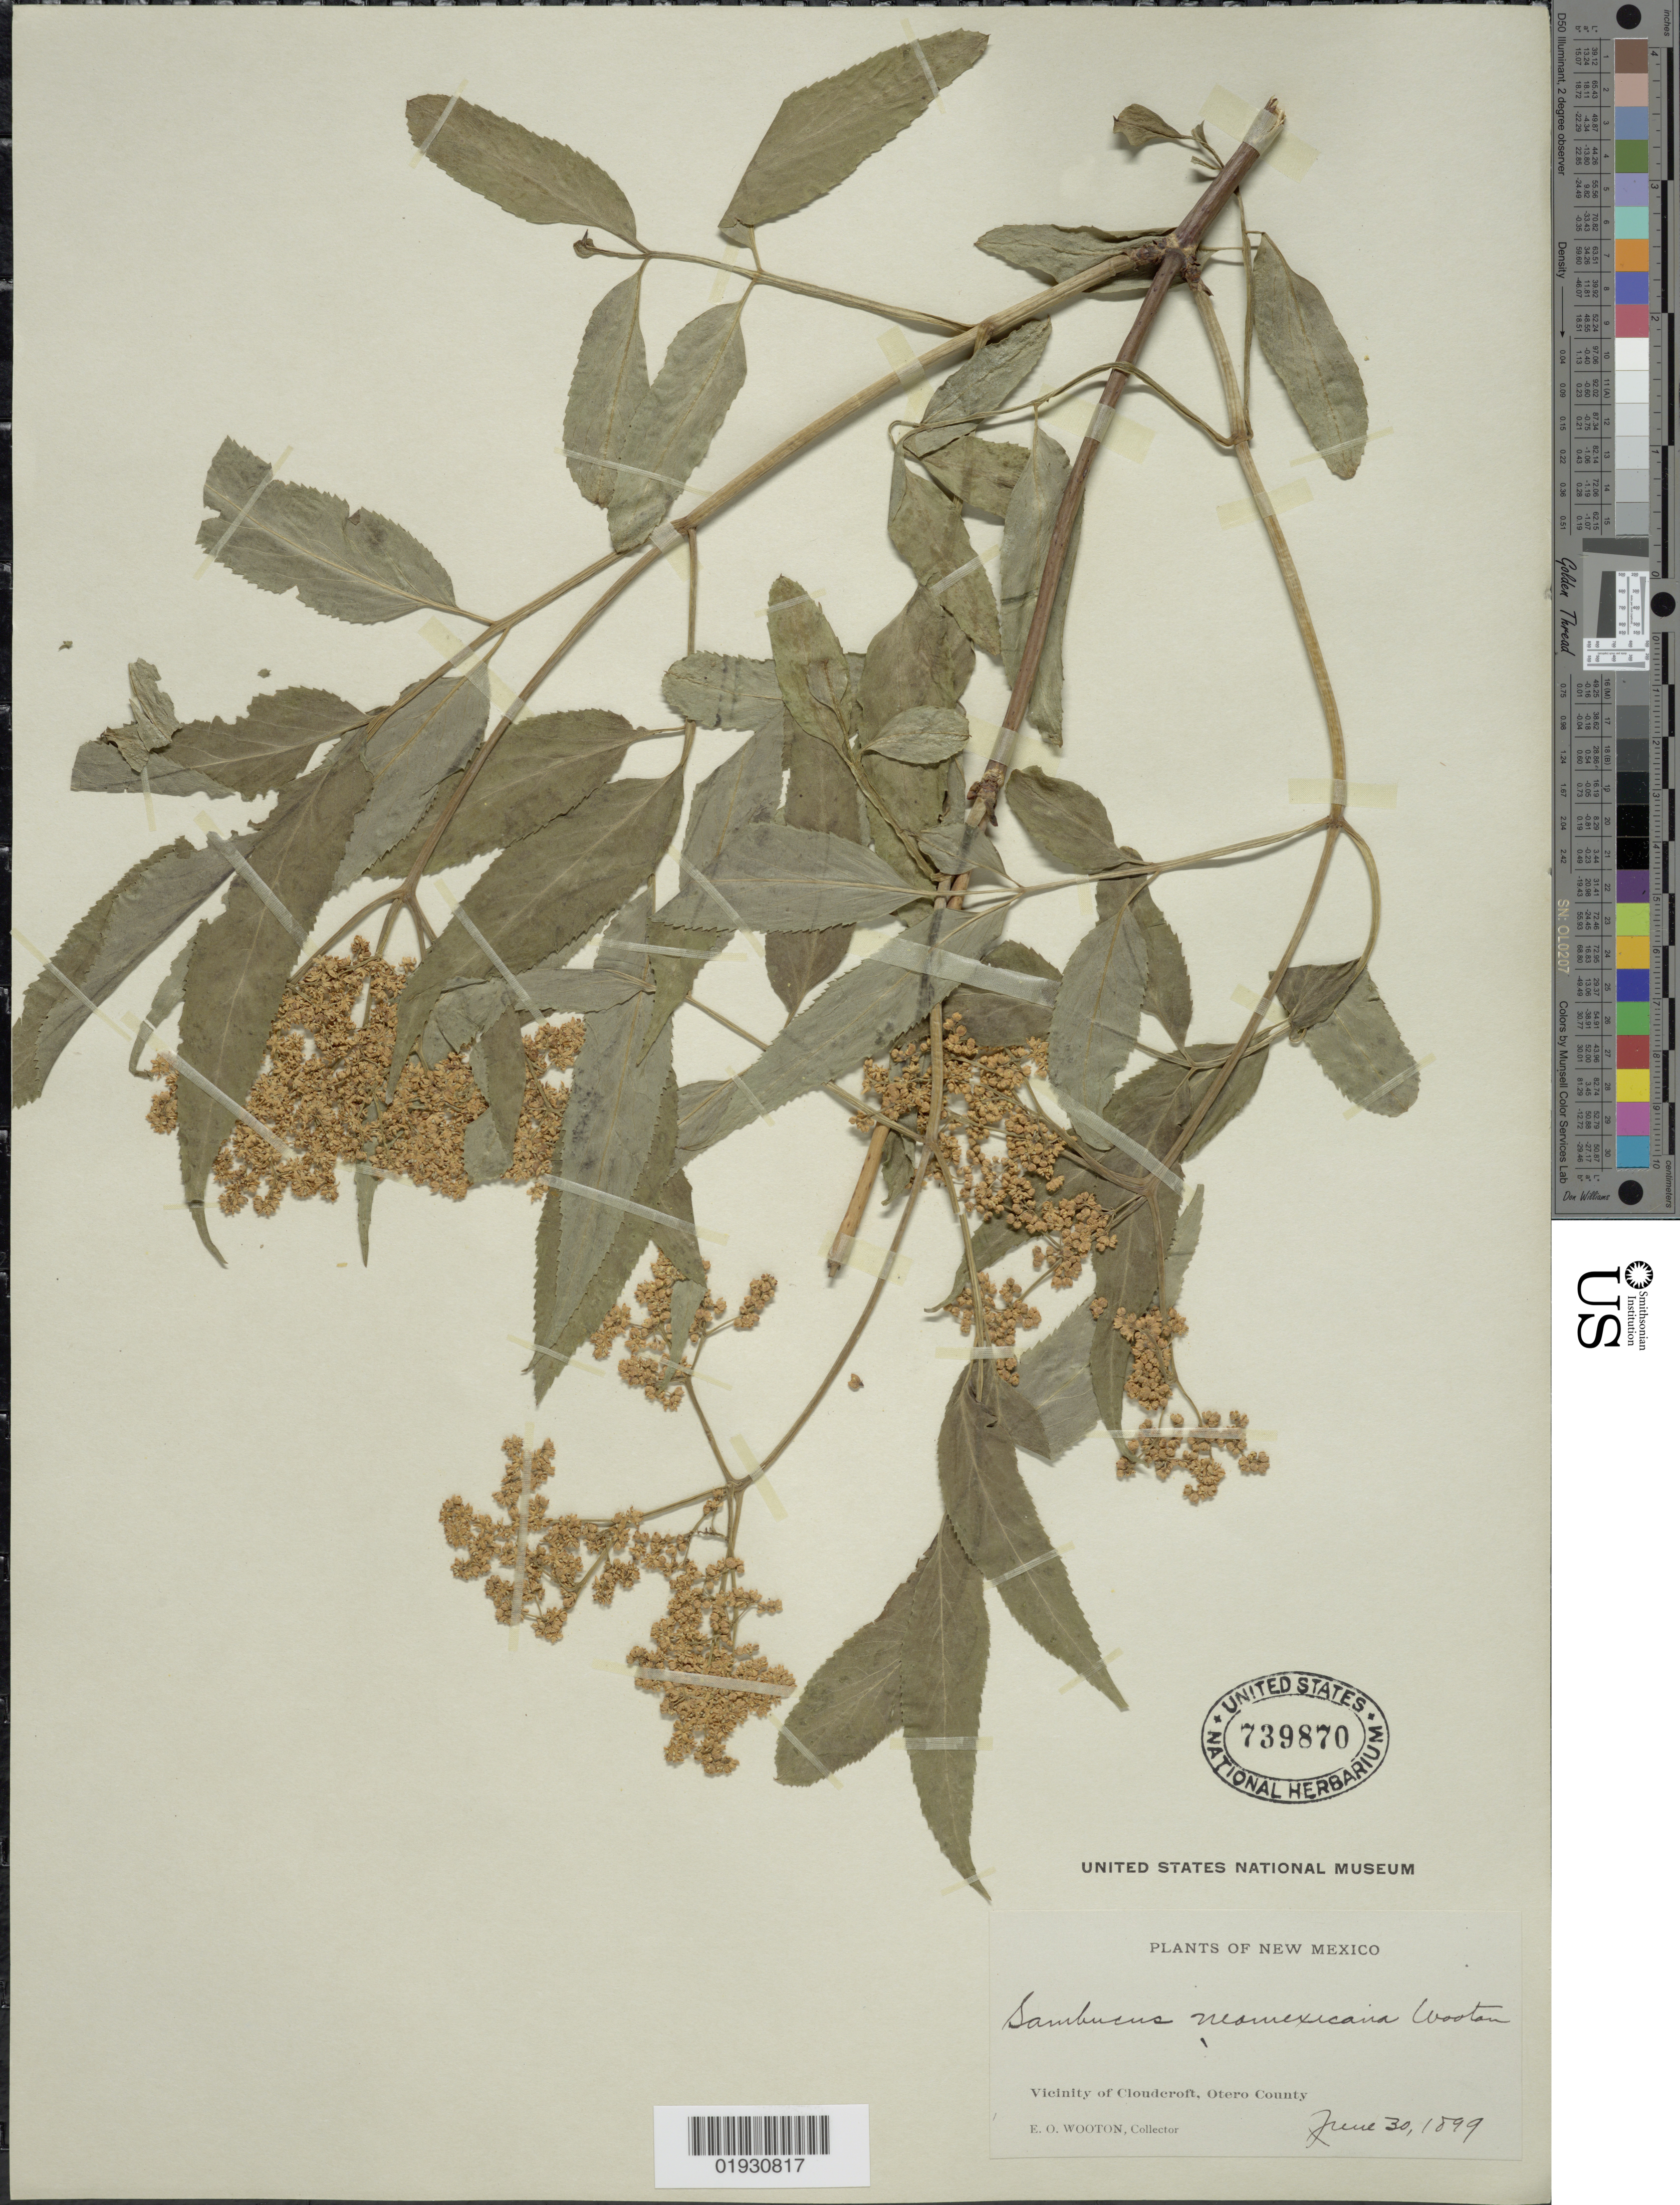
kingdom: Plantae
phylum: Tracheophyta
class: Magnoliopsida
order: Dipsacales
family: Viburnaceae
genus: Sambucus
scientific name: Sambucus cerulea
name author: Raf.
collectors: E. O. Wooton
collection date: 1899-06-30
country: United States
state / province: New Mexico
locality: Vicinity of Cloudercroft, Otero County.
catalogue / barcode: US 739870